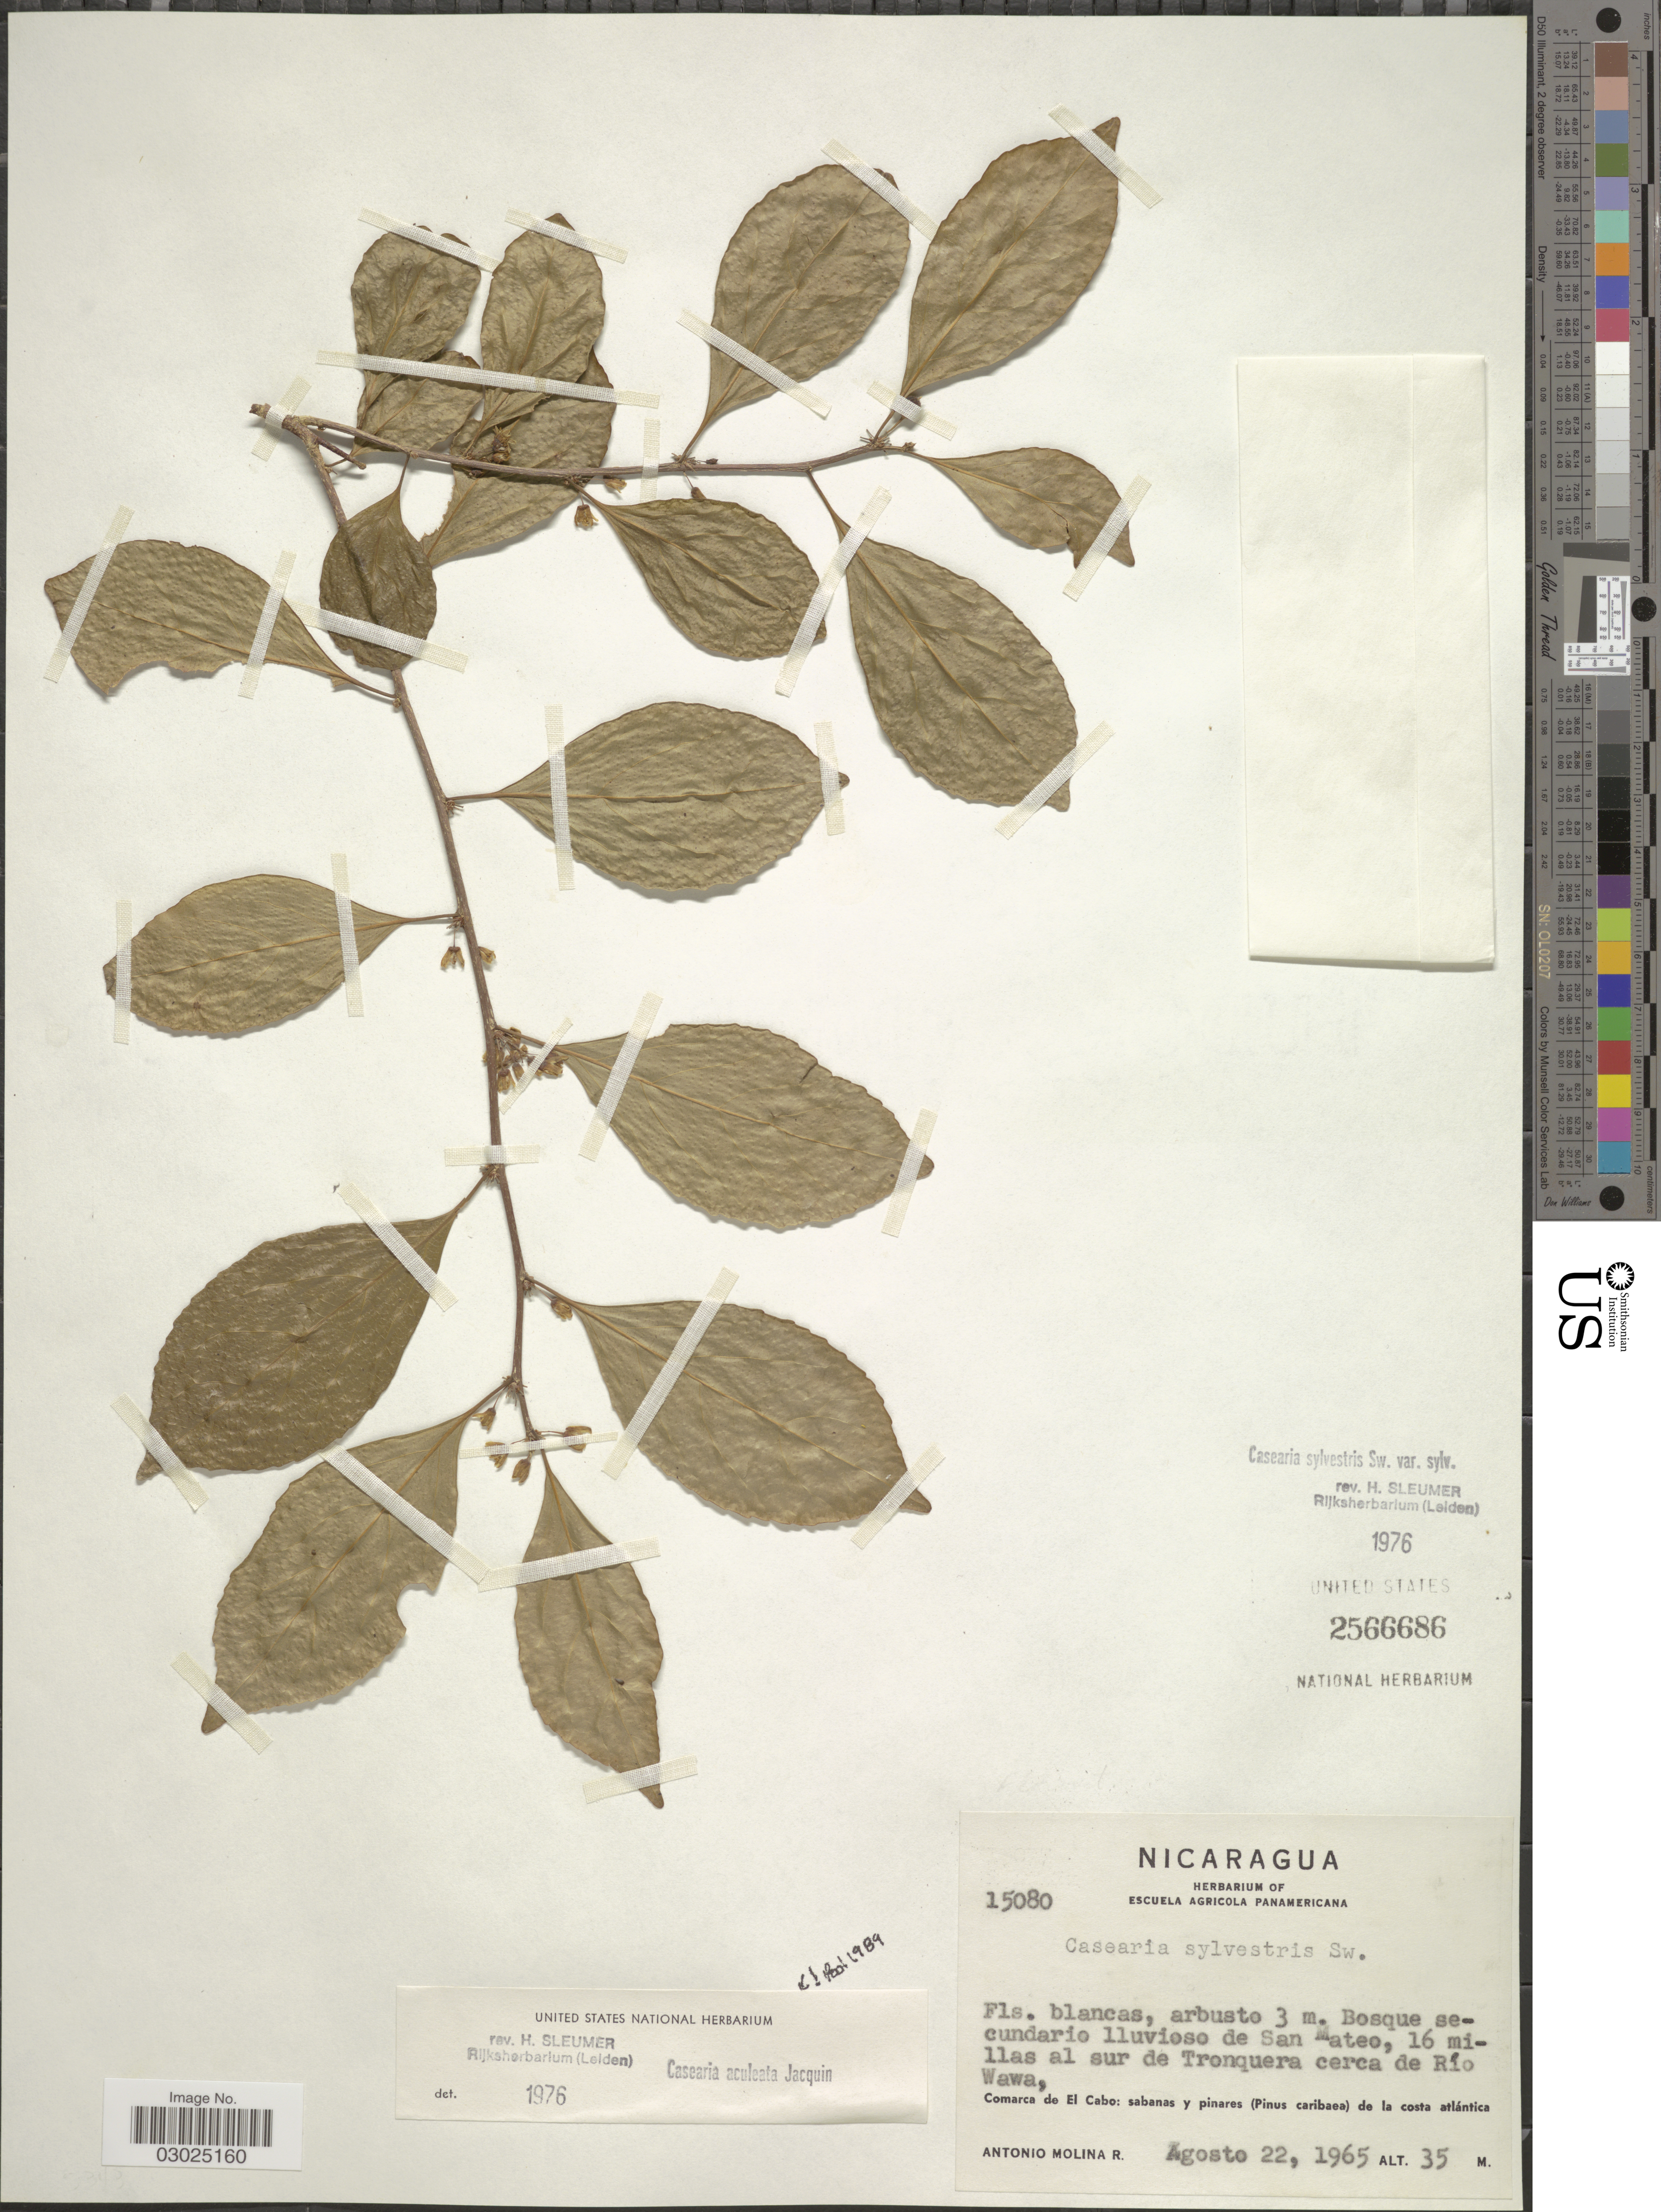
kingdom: Plantae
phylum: Tracheophyta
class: Magnoliopsida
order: Malpighiales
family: Salicaceae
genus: Casearia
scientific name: Casearia aculeata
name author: Jacq.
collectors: A. Molina R.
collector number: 15080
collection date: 1965-08-22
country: Nicaragua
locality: Bosque secundario lluvioso de San Mateo, 16 millas al sur de Tronquera cerca de Río Wawa, Comarca de El Cabo: sabanas y pinares (Pinus caribaea) de la costa atlántinca.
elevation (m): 35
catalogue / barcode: US 2566686